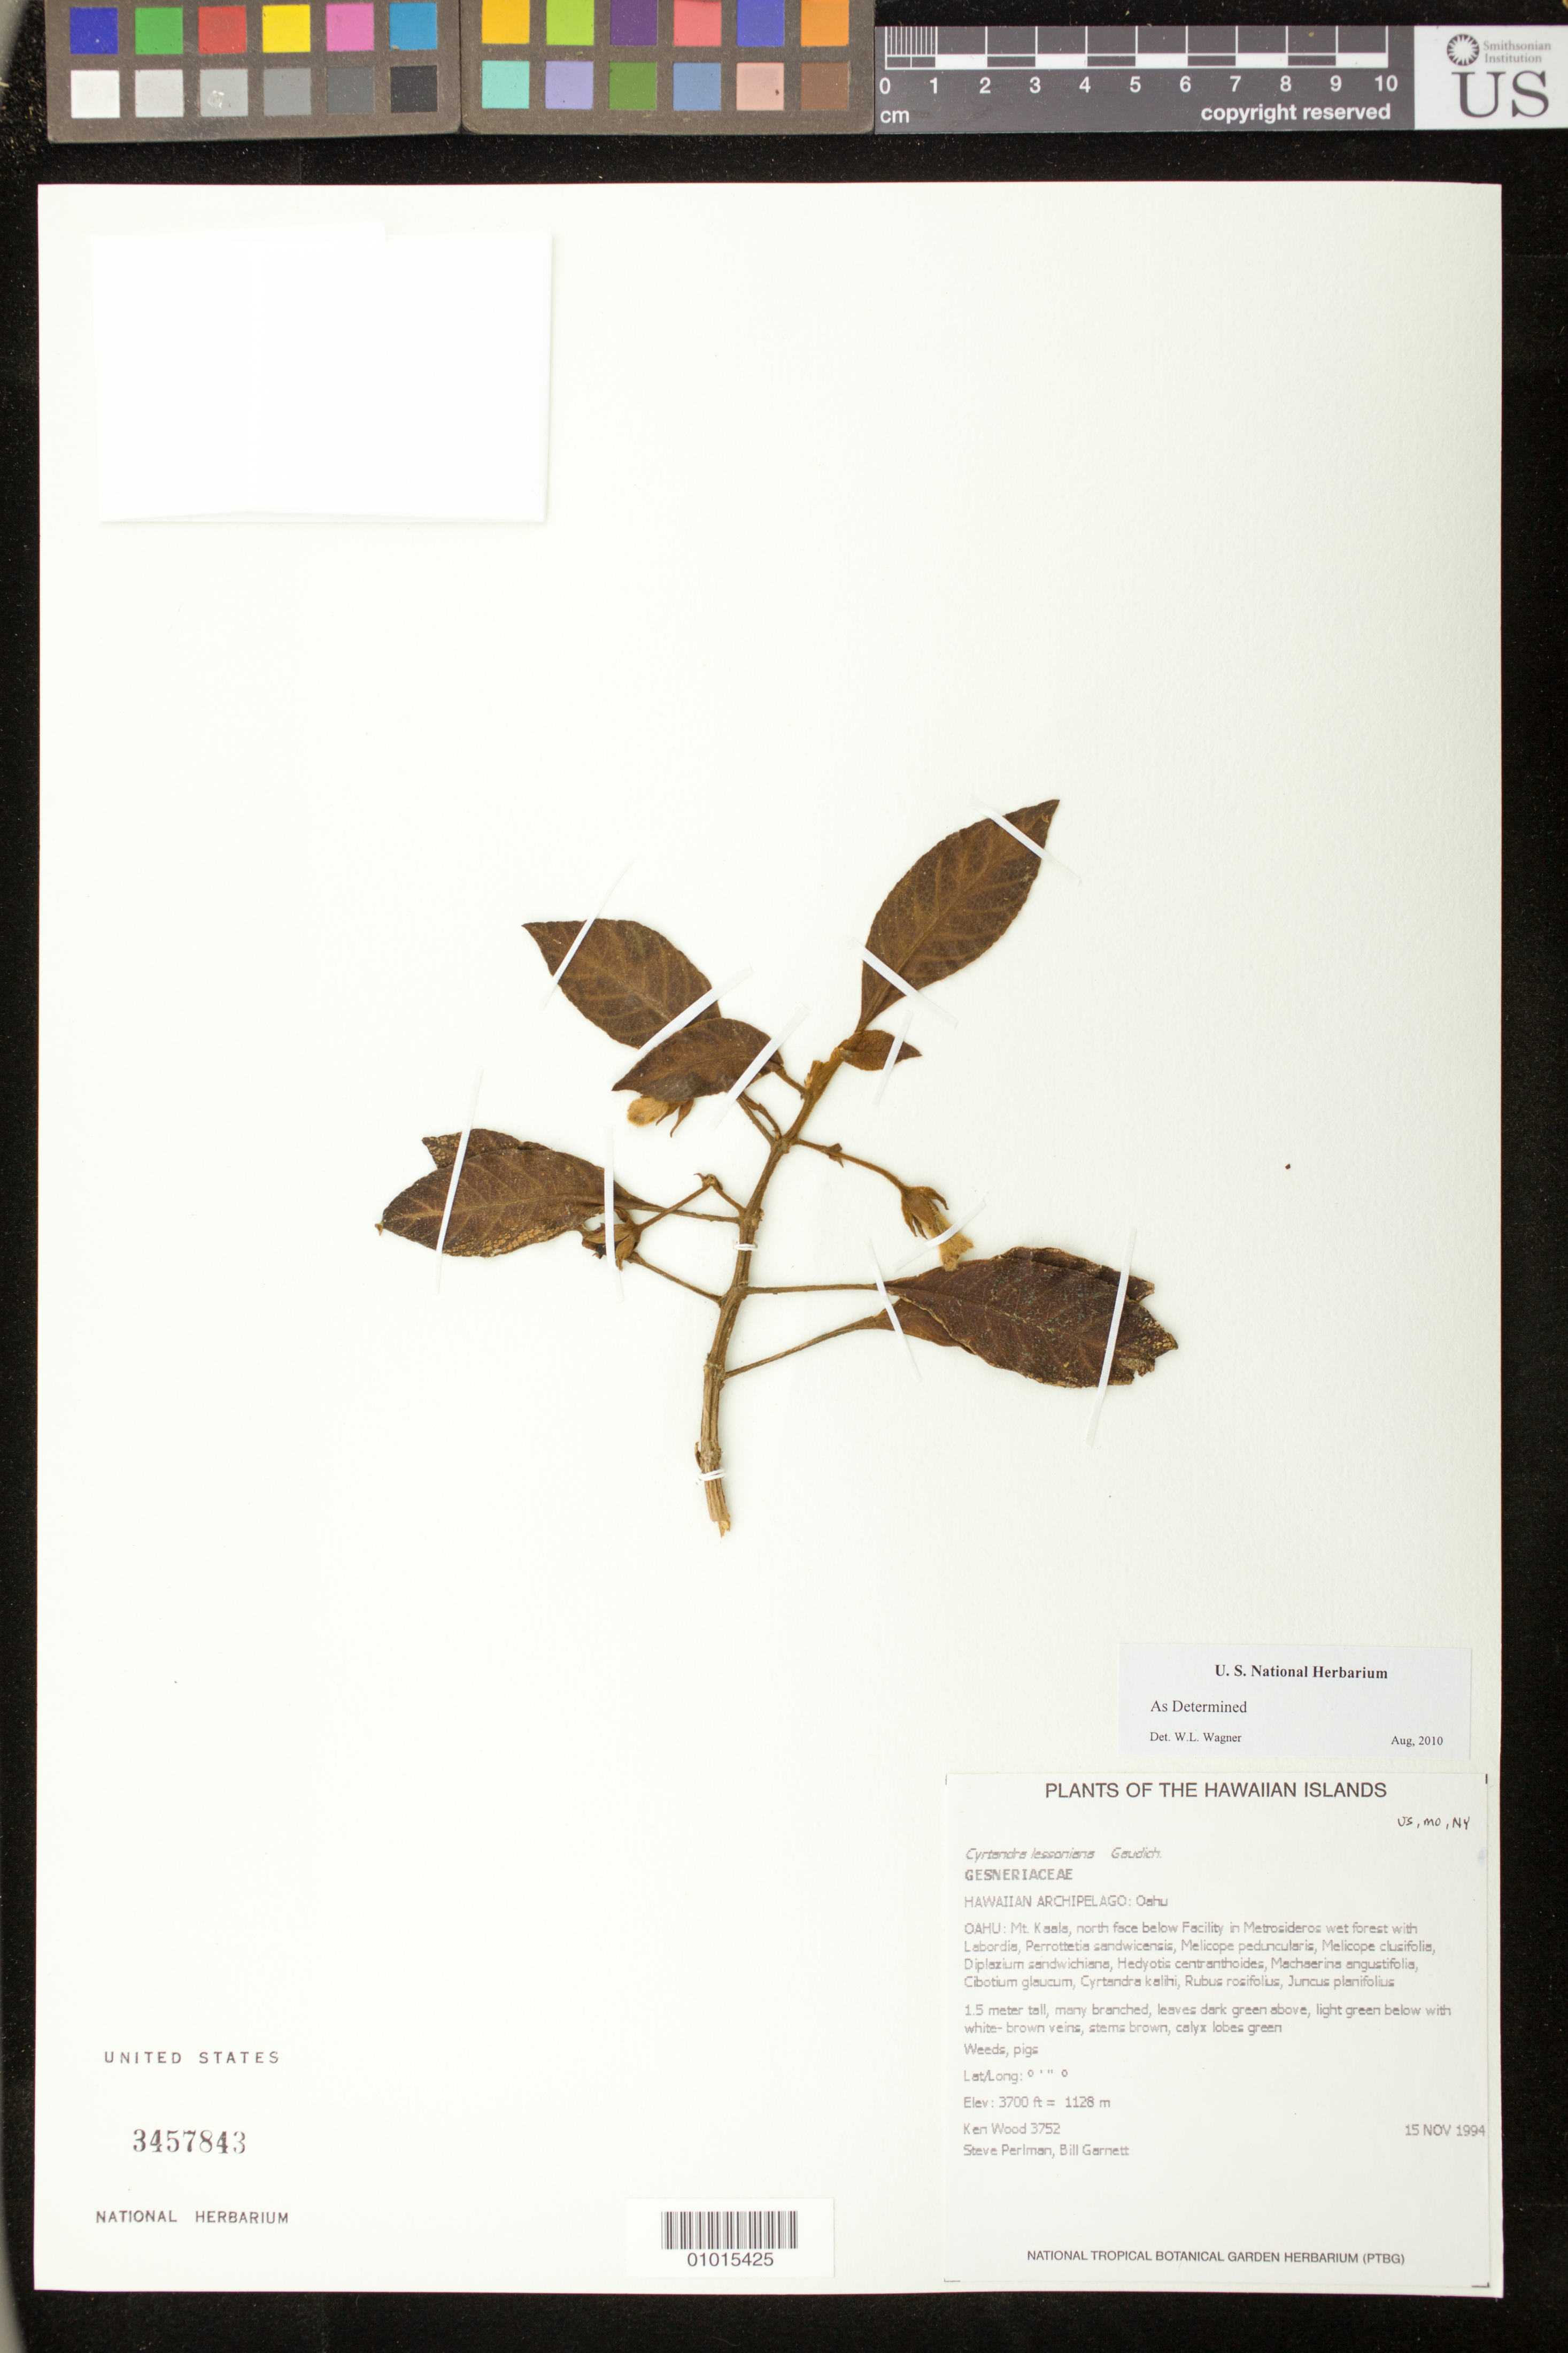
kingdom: Plantae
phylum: Tracheophyta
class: Magnoliopsida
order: Lamiales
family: Gesneriaceae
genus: Cyrtandra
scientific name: Cyrtandra lessoniana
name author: Gaudich.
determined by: Wagner, W. L., (BOT), Smithsonian Institution - National Museum of Natural History (UNITED STATES)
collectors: K. R. Wood, S. P. Perlman & B. Garnett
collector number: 3752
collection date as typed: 15 Nov 1994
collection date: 1994-11-15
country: United States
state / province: Hawaii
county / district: Honolulu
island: Oahu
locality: Mt. Kaala, N face below facility in wet forest.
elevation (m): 1128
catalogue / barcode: US 3457843